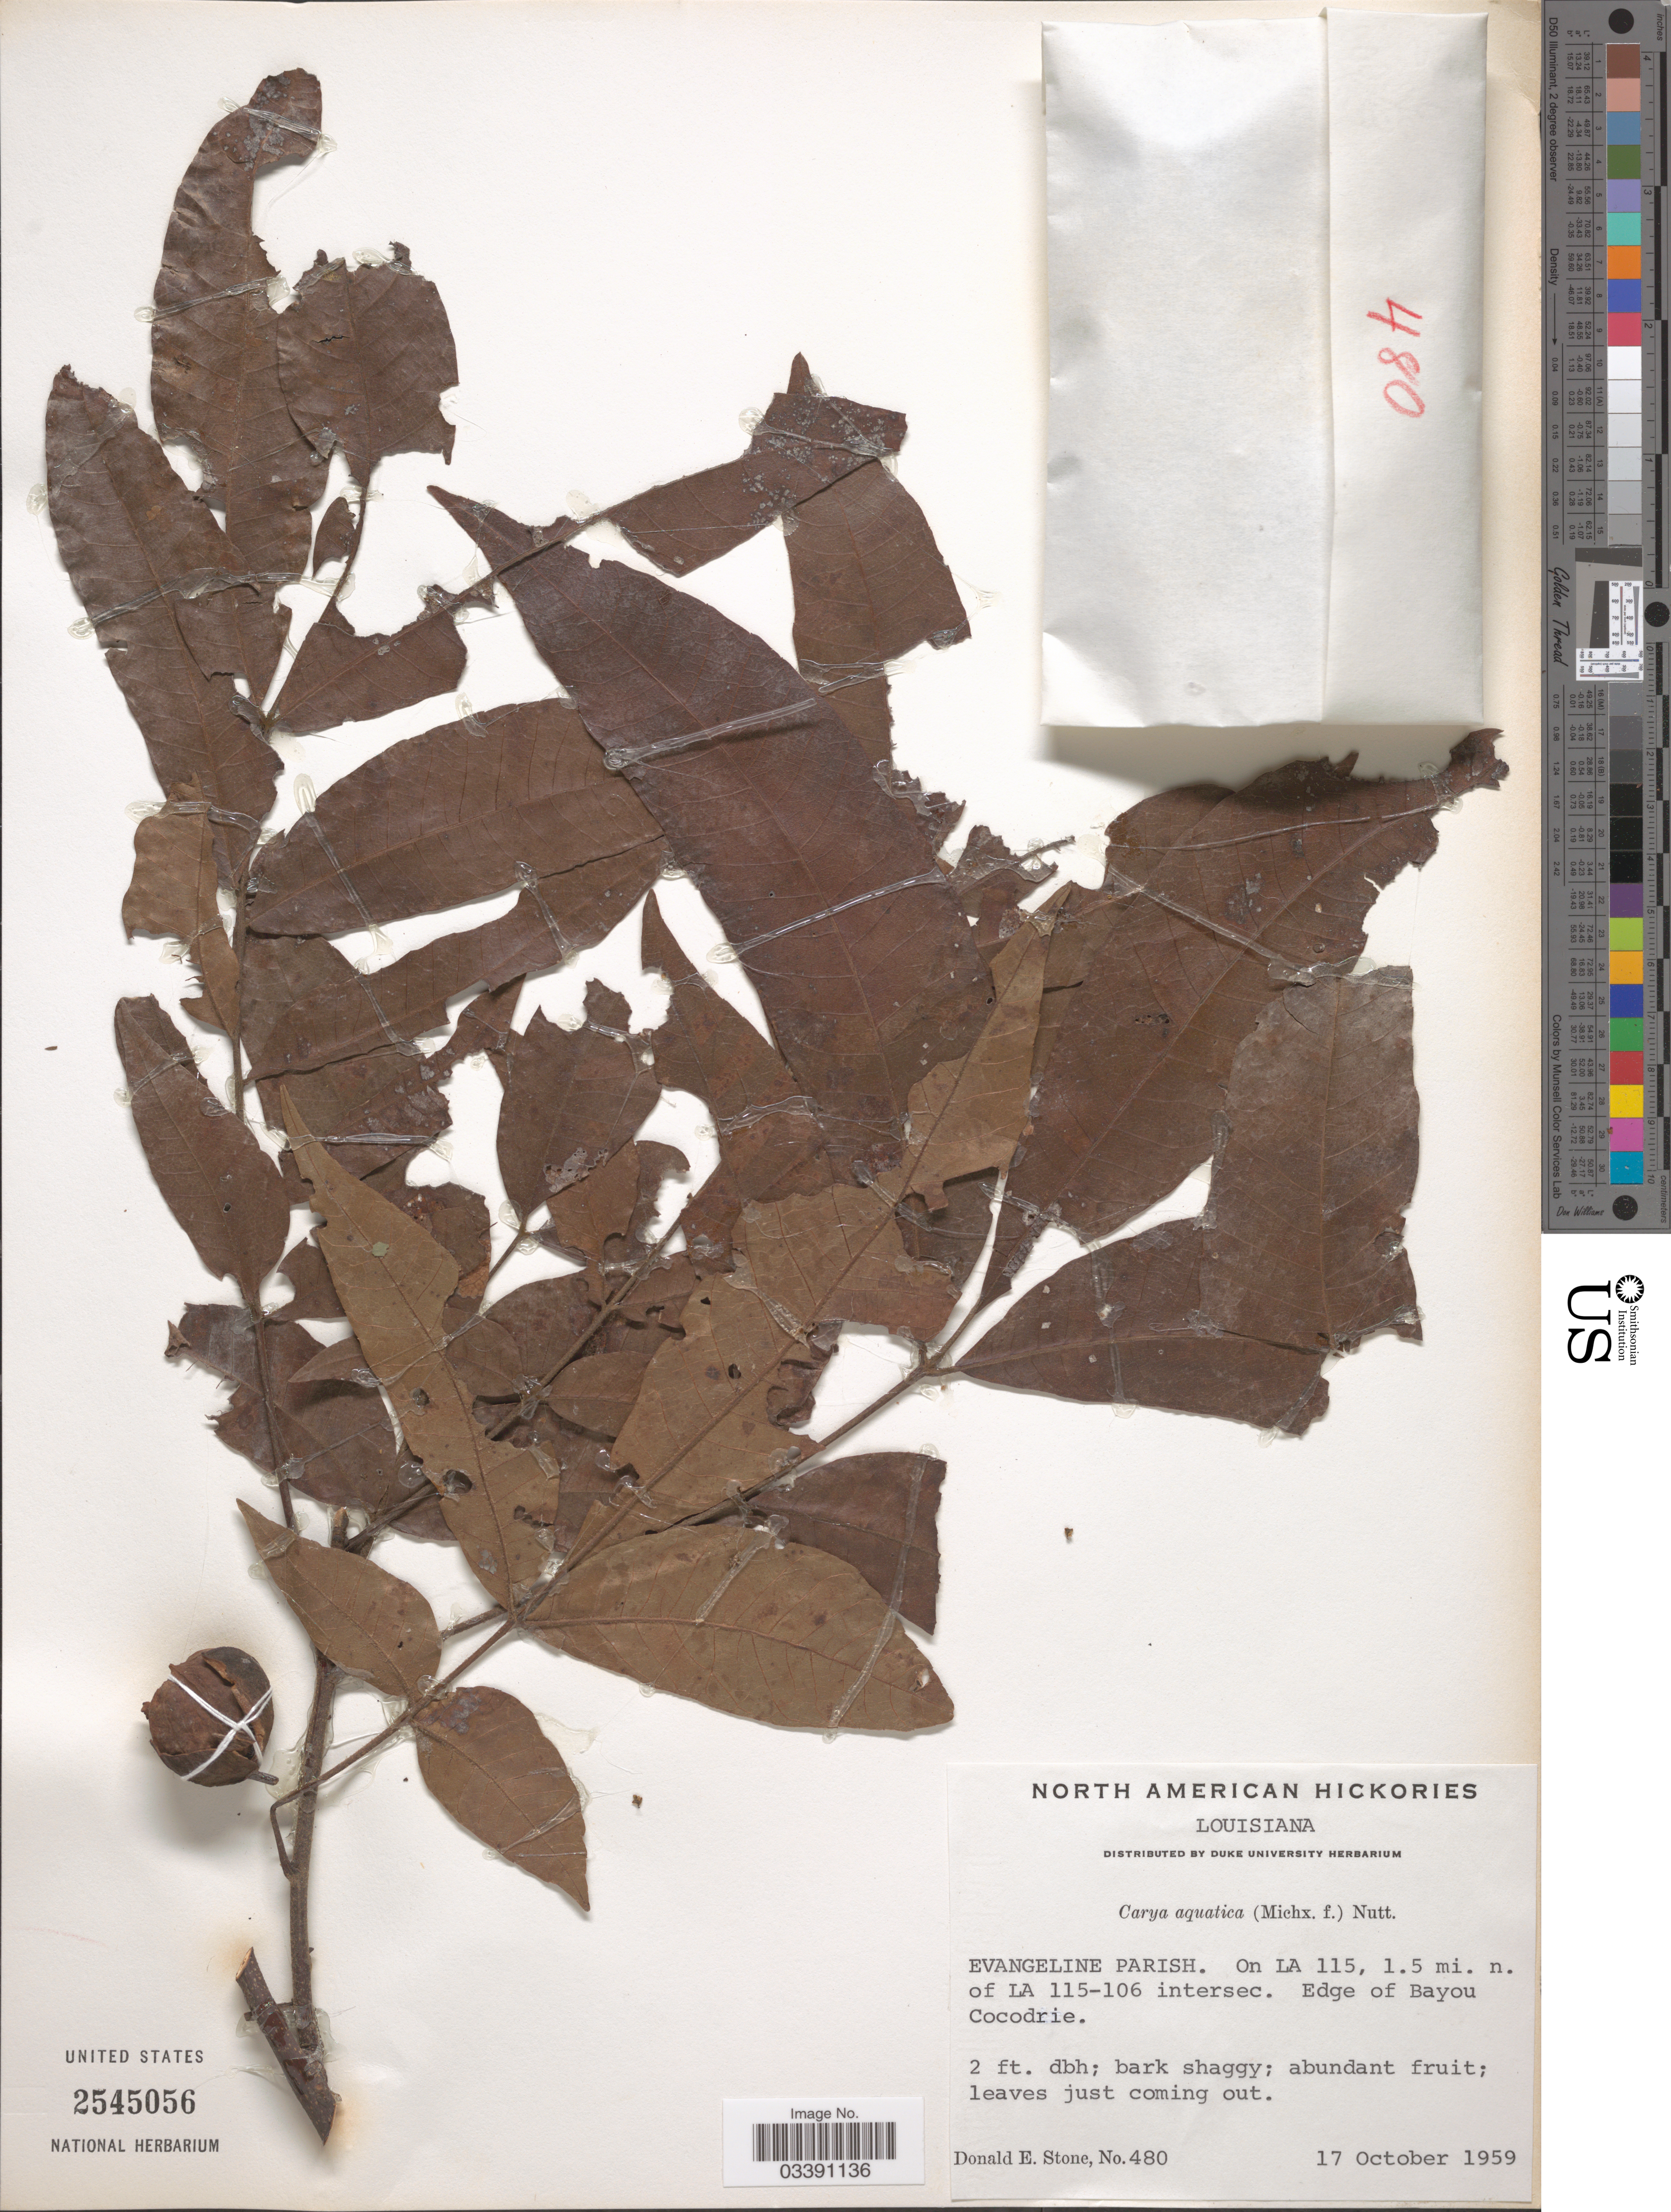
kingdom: Plantae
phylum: Tracheophyta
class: Magnoliopsida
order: Fagales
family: Juglandaceae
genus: Carya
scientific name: Carya aquatica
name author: (F. Michx.) Nutt.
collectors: D. Stone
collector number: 480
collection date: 1959-10-17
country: United States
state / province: Louisiana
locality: Evangeline Parish. On LA 115, 1.5 mi. n. of LA 115-106 intersec. Edge of Bayou Cocodrie.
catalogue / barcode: US 2545056